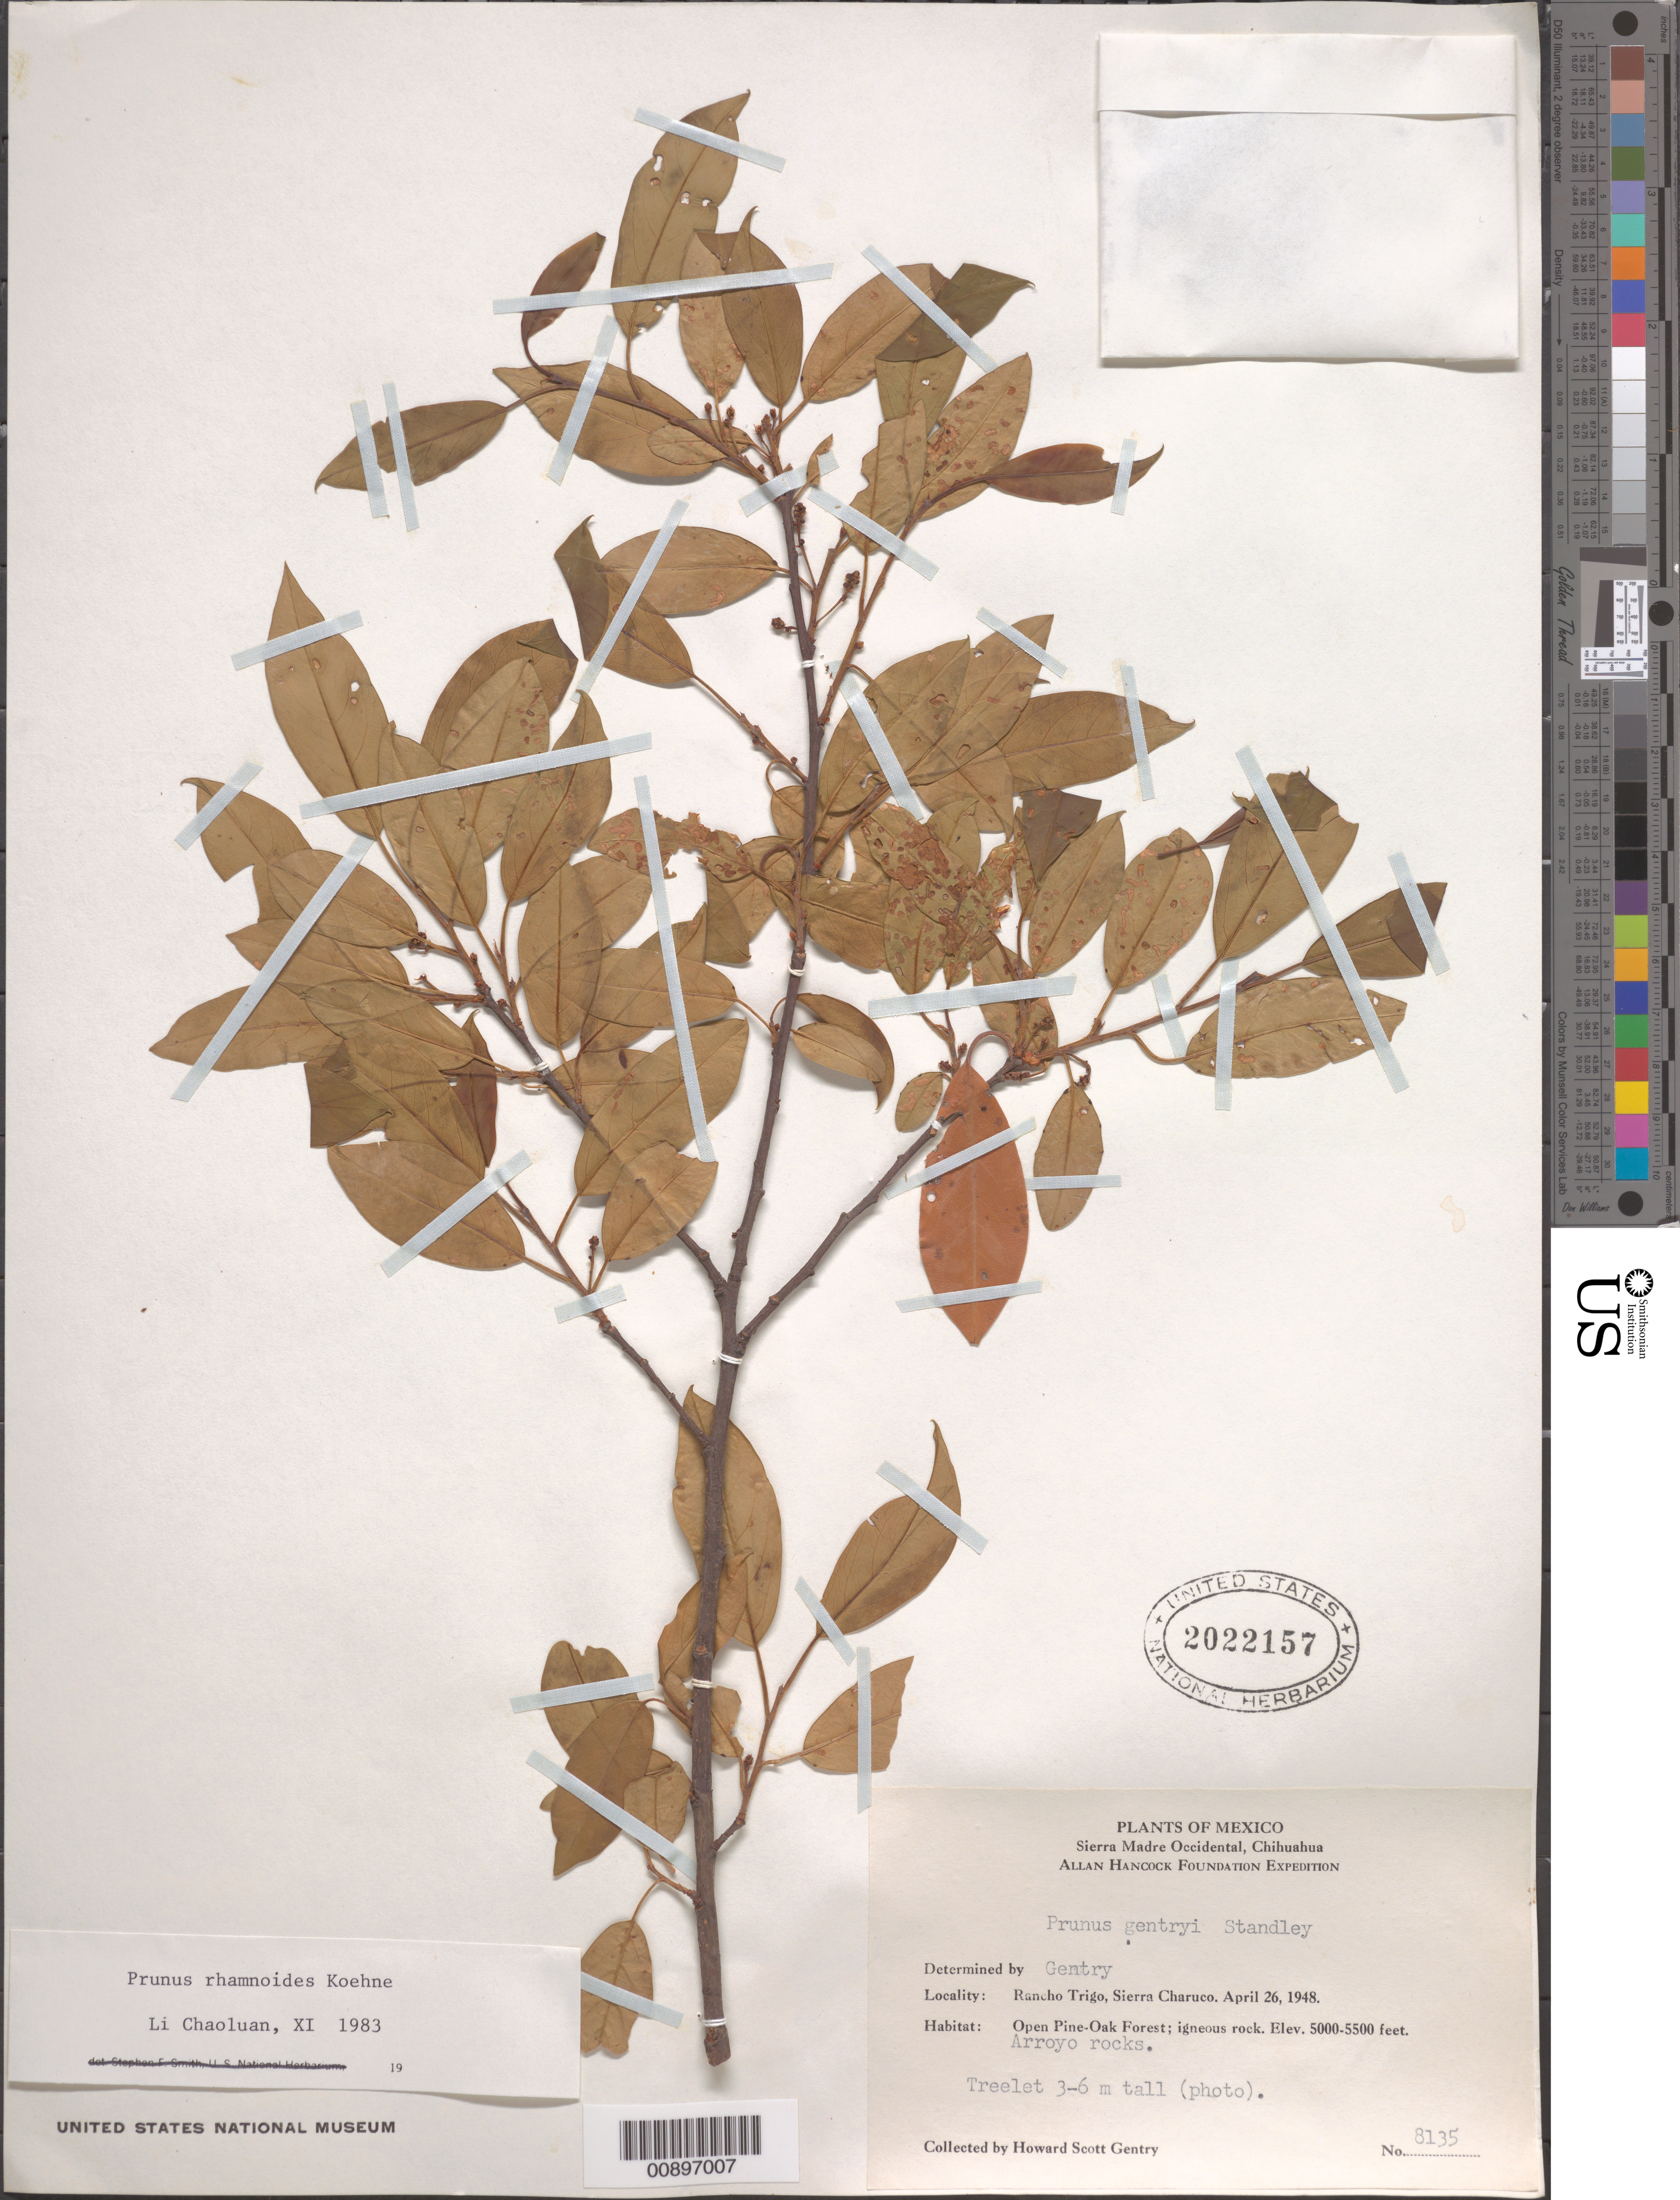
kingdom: Plantae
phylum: Tracheophyta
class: Magnoliopsida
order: Rosales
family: Rosaceae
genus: Prunus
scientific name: Prunus rhamnoides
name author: Koehne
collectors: H. S. Gentry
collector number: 8135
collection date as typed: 26 Apr 1948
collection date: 1948-04-26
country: Mexico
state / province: Chihuahua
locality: Rancho Trigo, Sierra Charuco, Chihuahua.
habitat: Open Pine-Oak Forest; igneous rock. Arroyo rocks.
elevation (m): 1524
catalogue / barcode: US 2022157